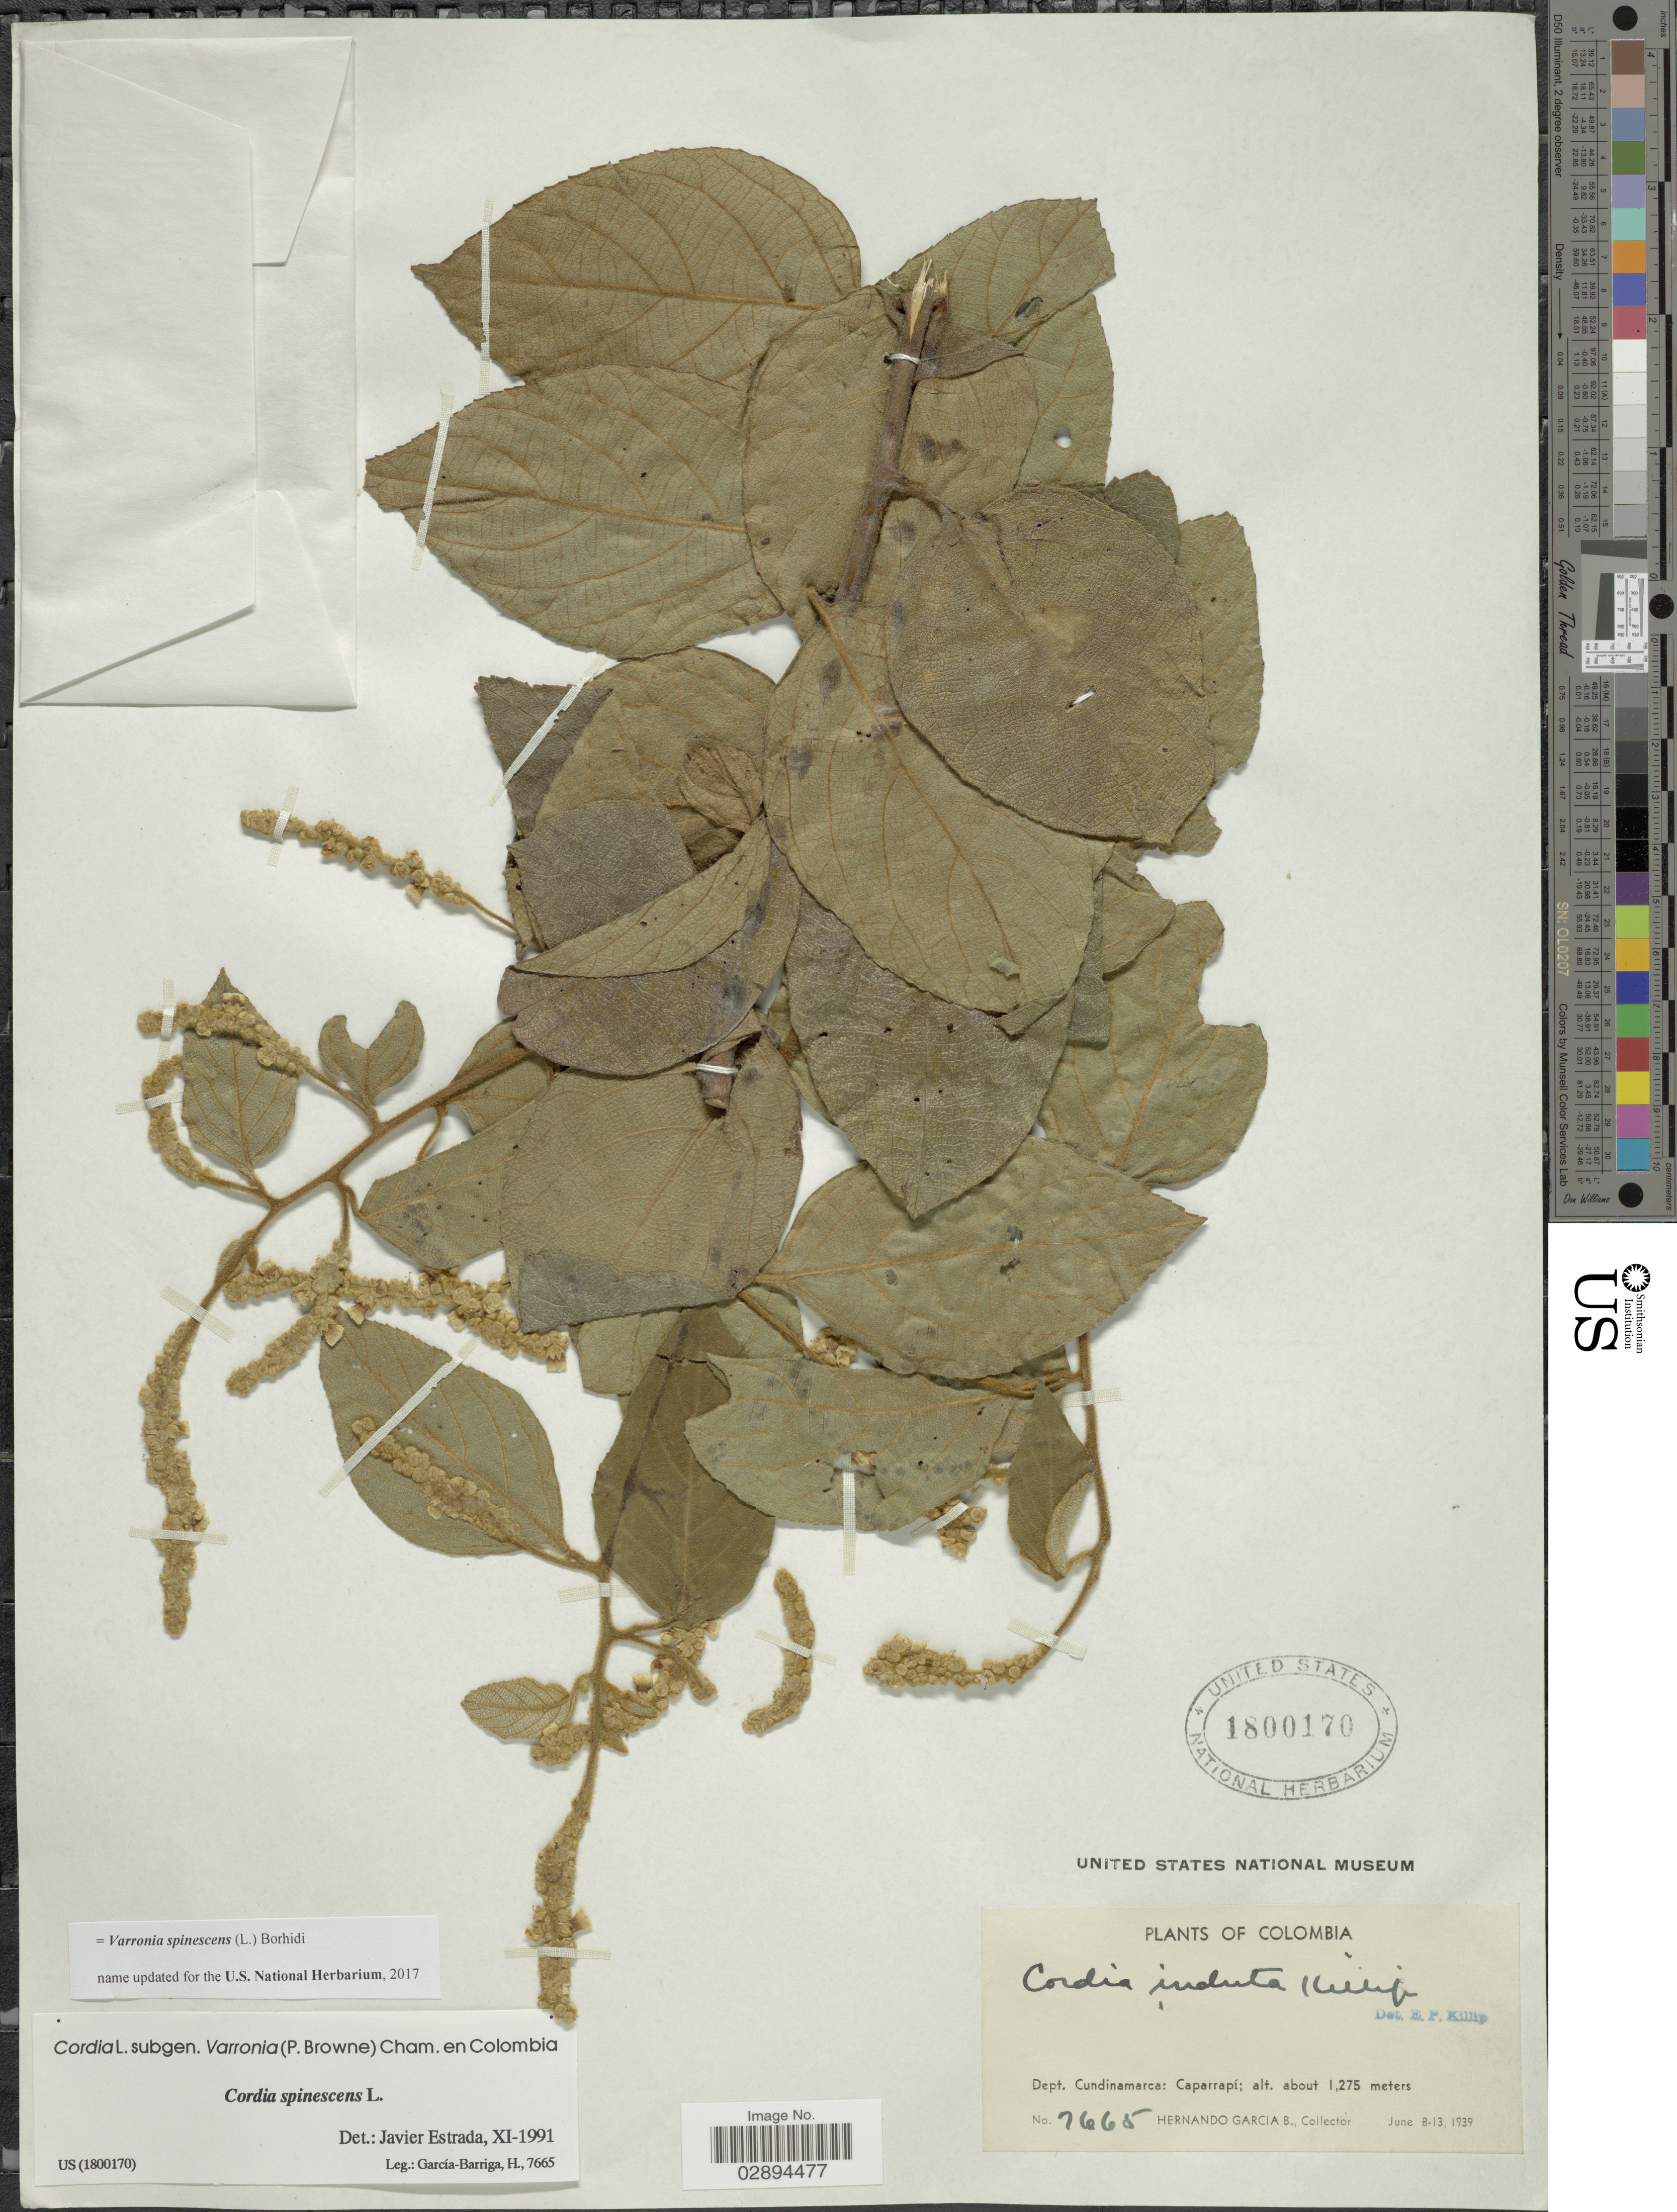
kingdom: Plantae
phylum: Tracheophyta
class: Magnoliopsida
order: Boraginales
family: Cordiaceae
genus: Varronia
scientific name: Varronia spinescens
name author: (L.) Borhidi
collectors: H. García Barriga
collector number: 1665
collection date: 1939-06-08/1939-06-13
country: Colombia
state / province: Cundinamarca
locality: Dept. Cundinamarca: Caparrapí.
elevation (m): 1275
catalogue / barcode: US 1800170